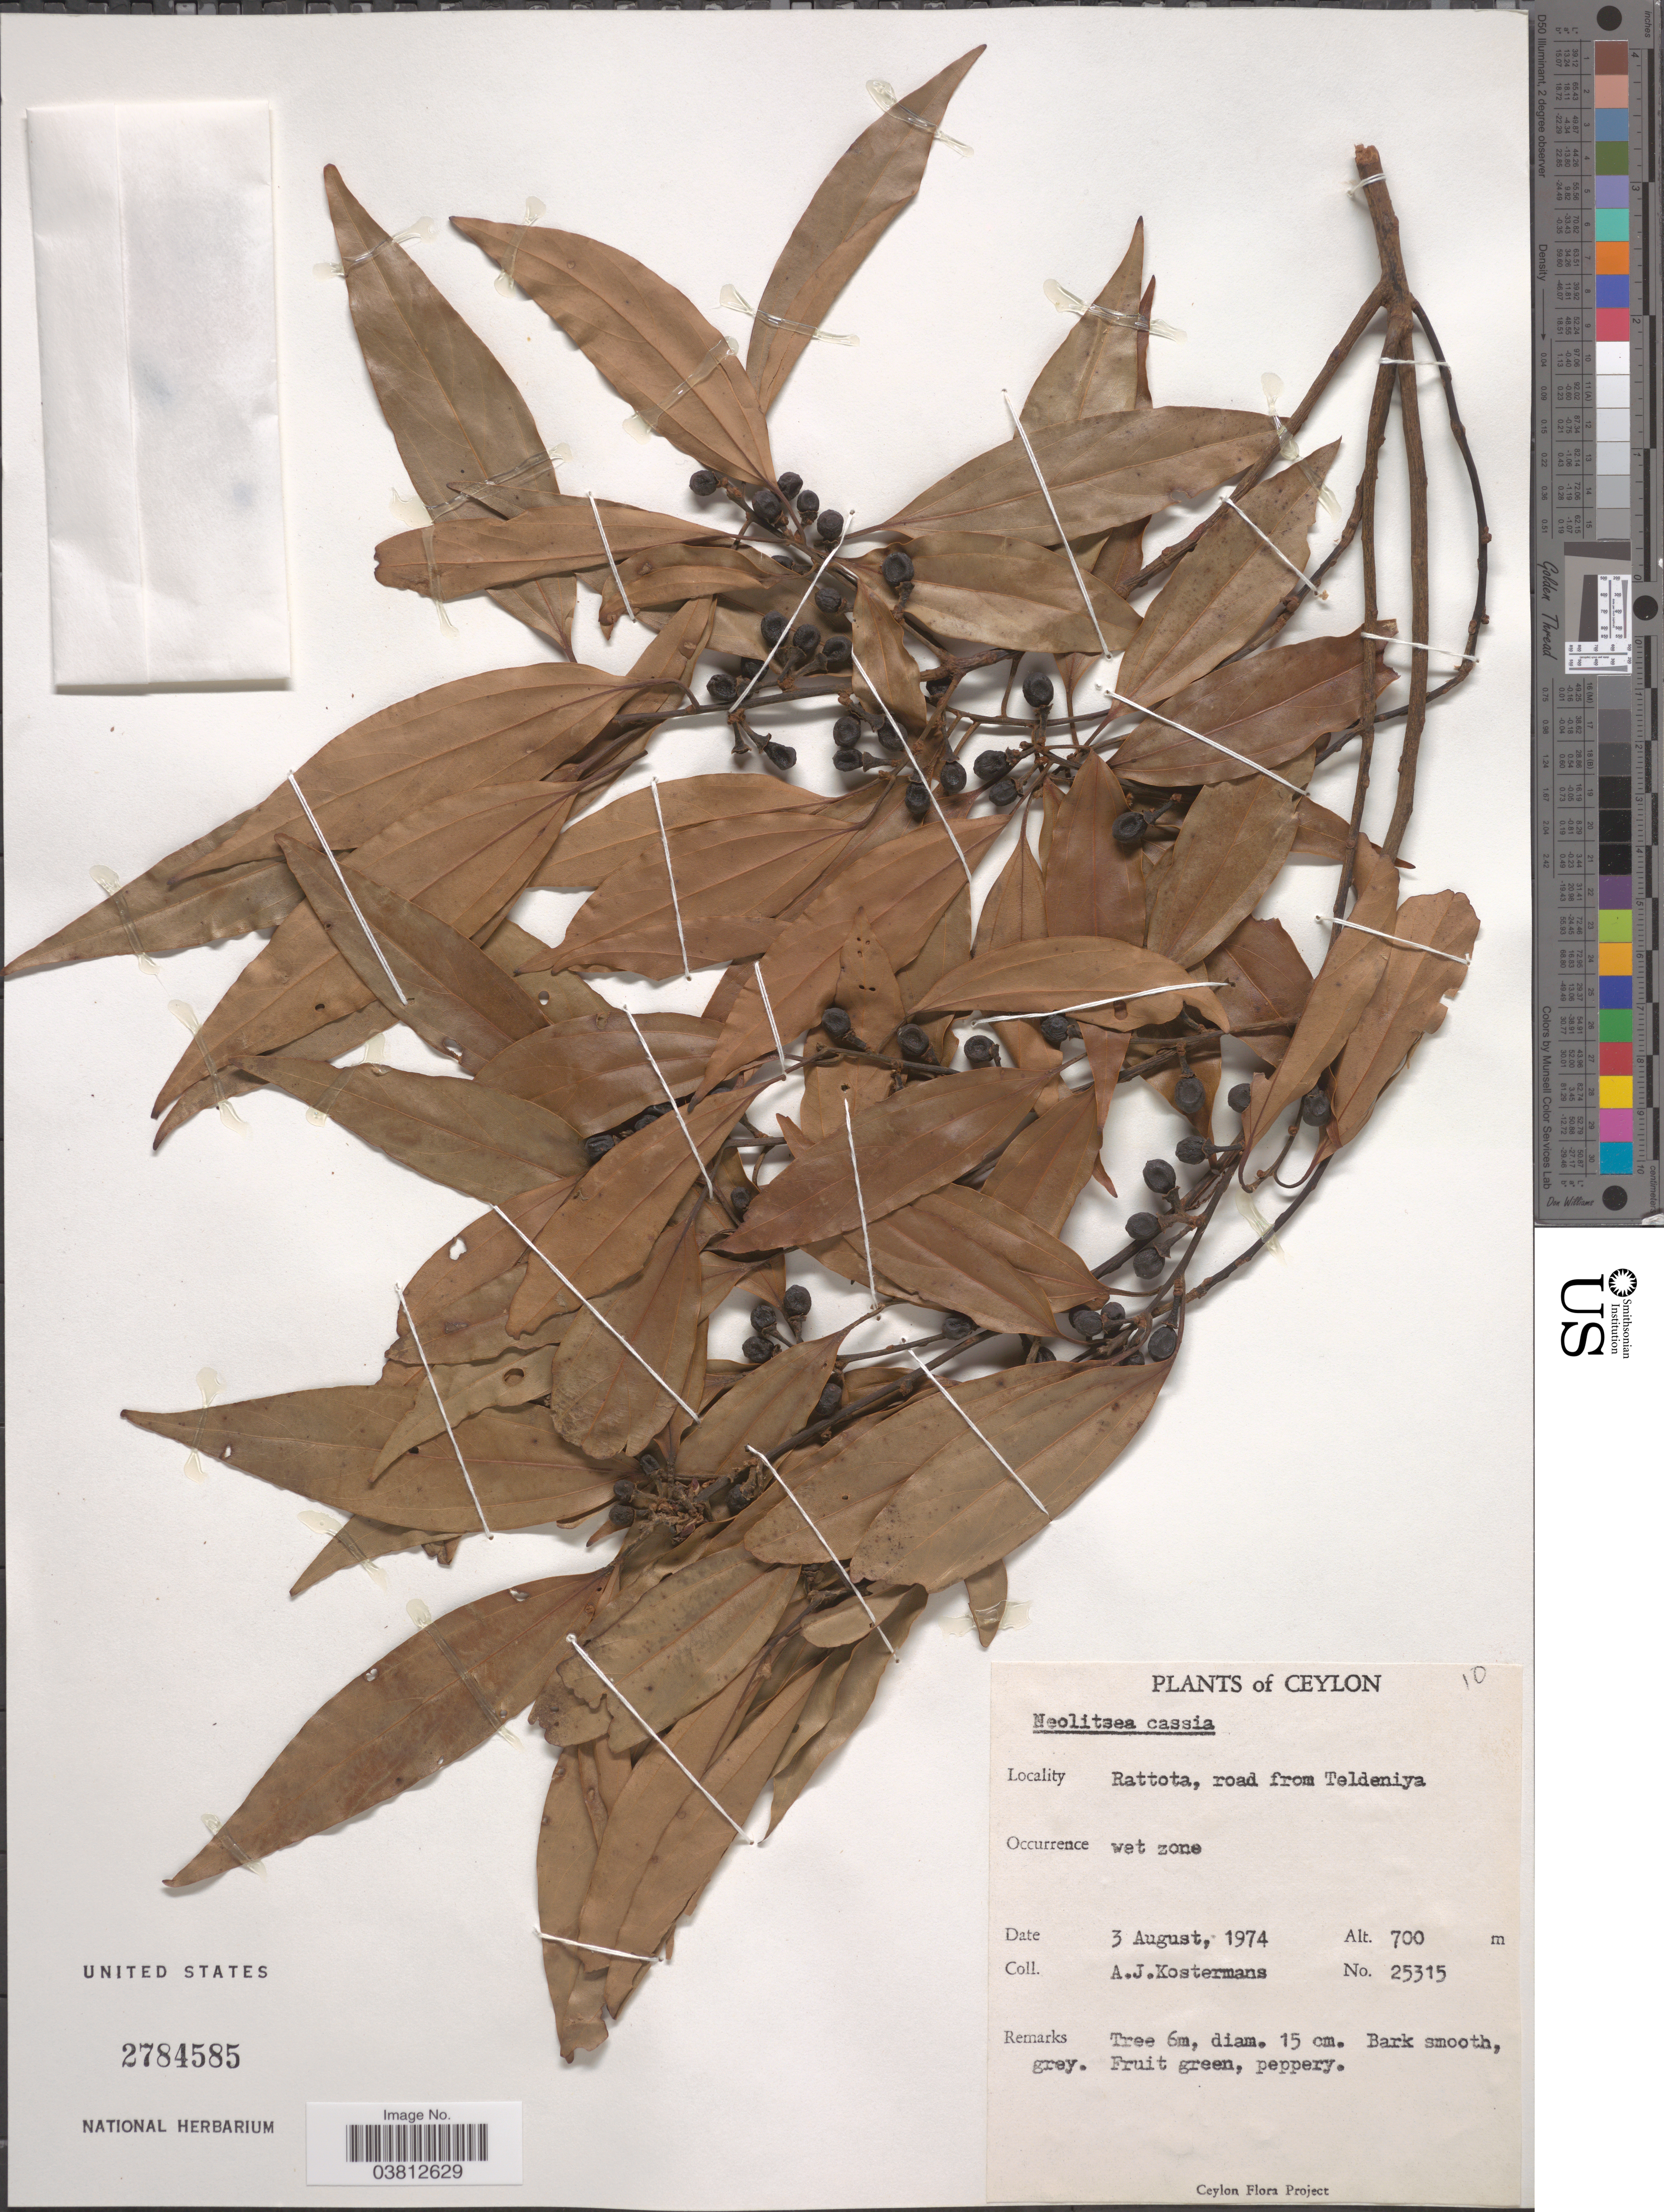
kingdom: Plantae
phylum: Tracheophyta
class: Magnoliopsida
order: Laurales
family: Lauraceae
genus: Neolitsea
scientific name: Neolitsea cassia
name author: (L.) Kosterm.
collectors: A. J. G. Kostermans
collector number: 25315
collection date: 1974-08-03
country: Sri Lanka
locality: Ceylon. Rattota, road from Teldeniya.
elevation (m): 700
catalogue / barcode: US 2784585